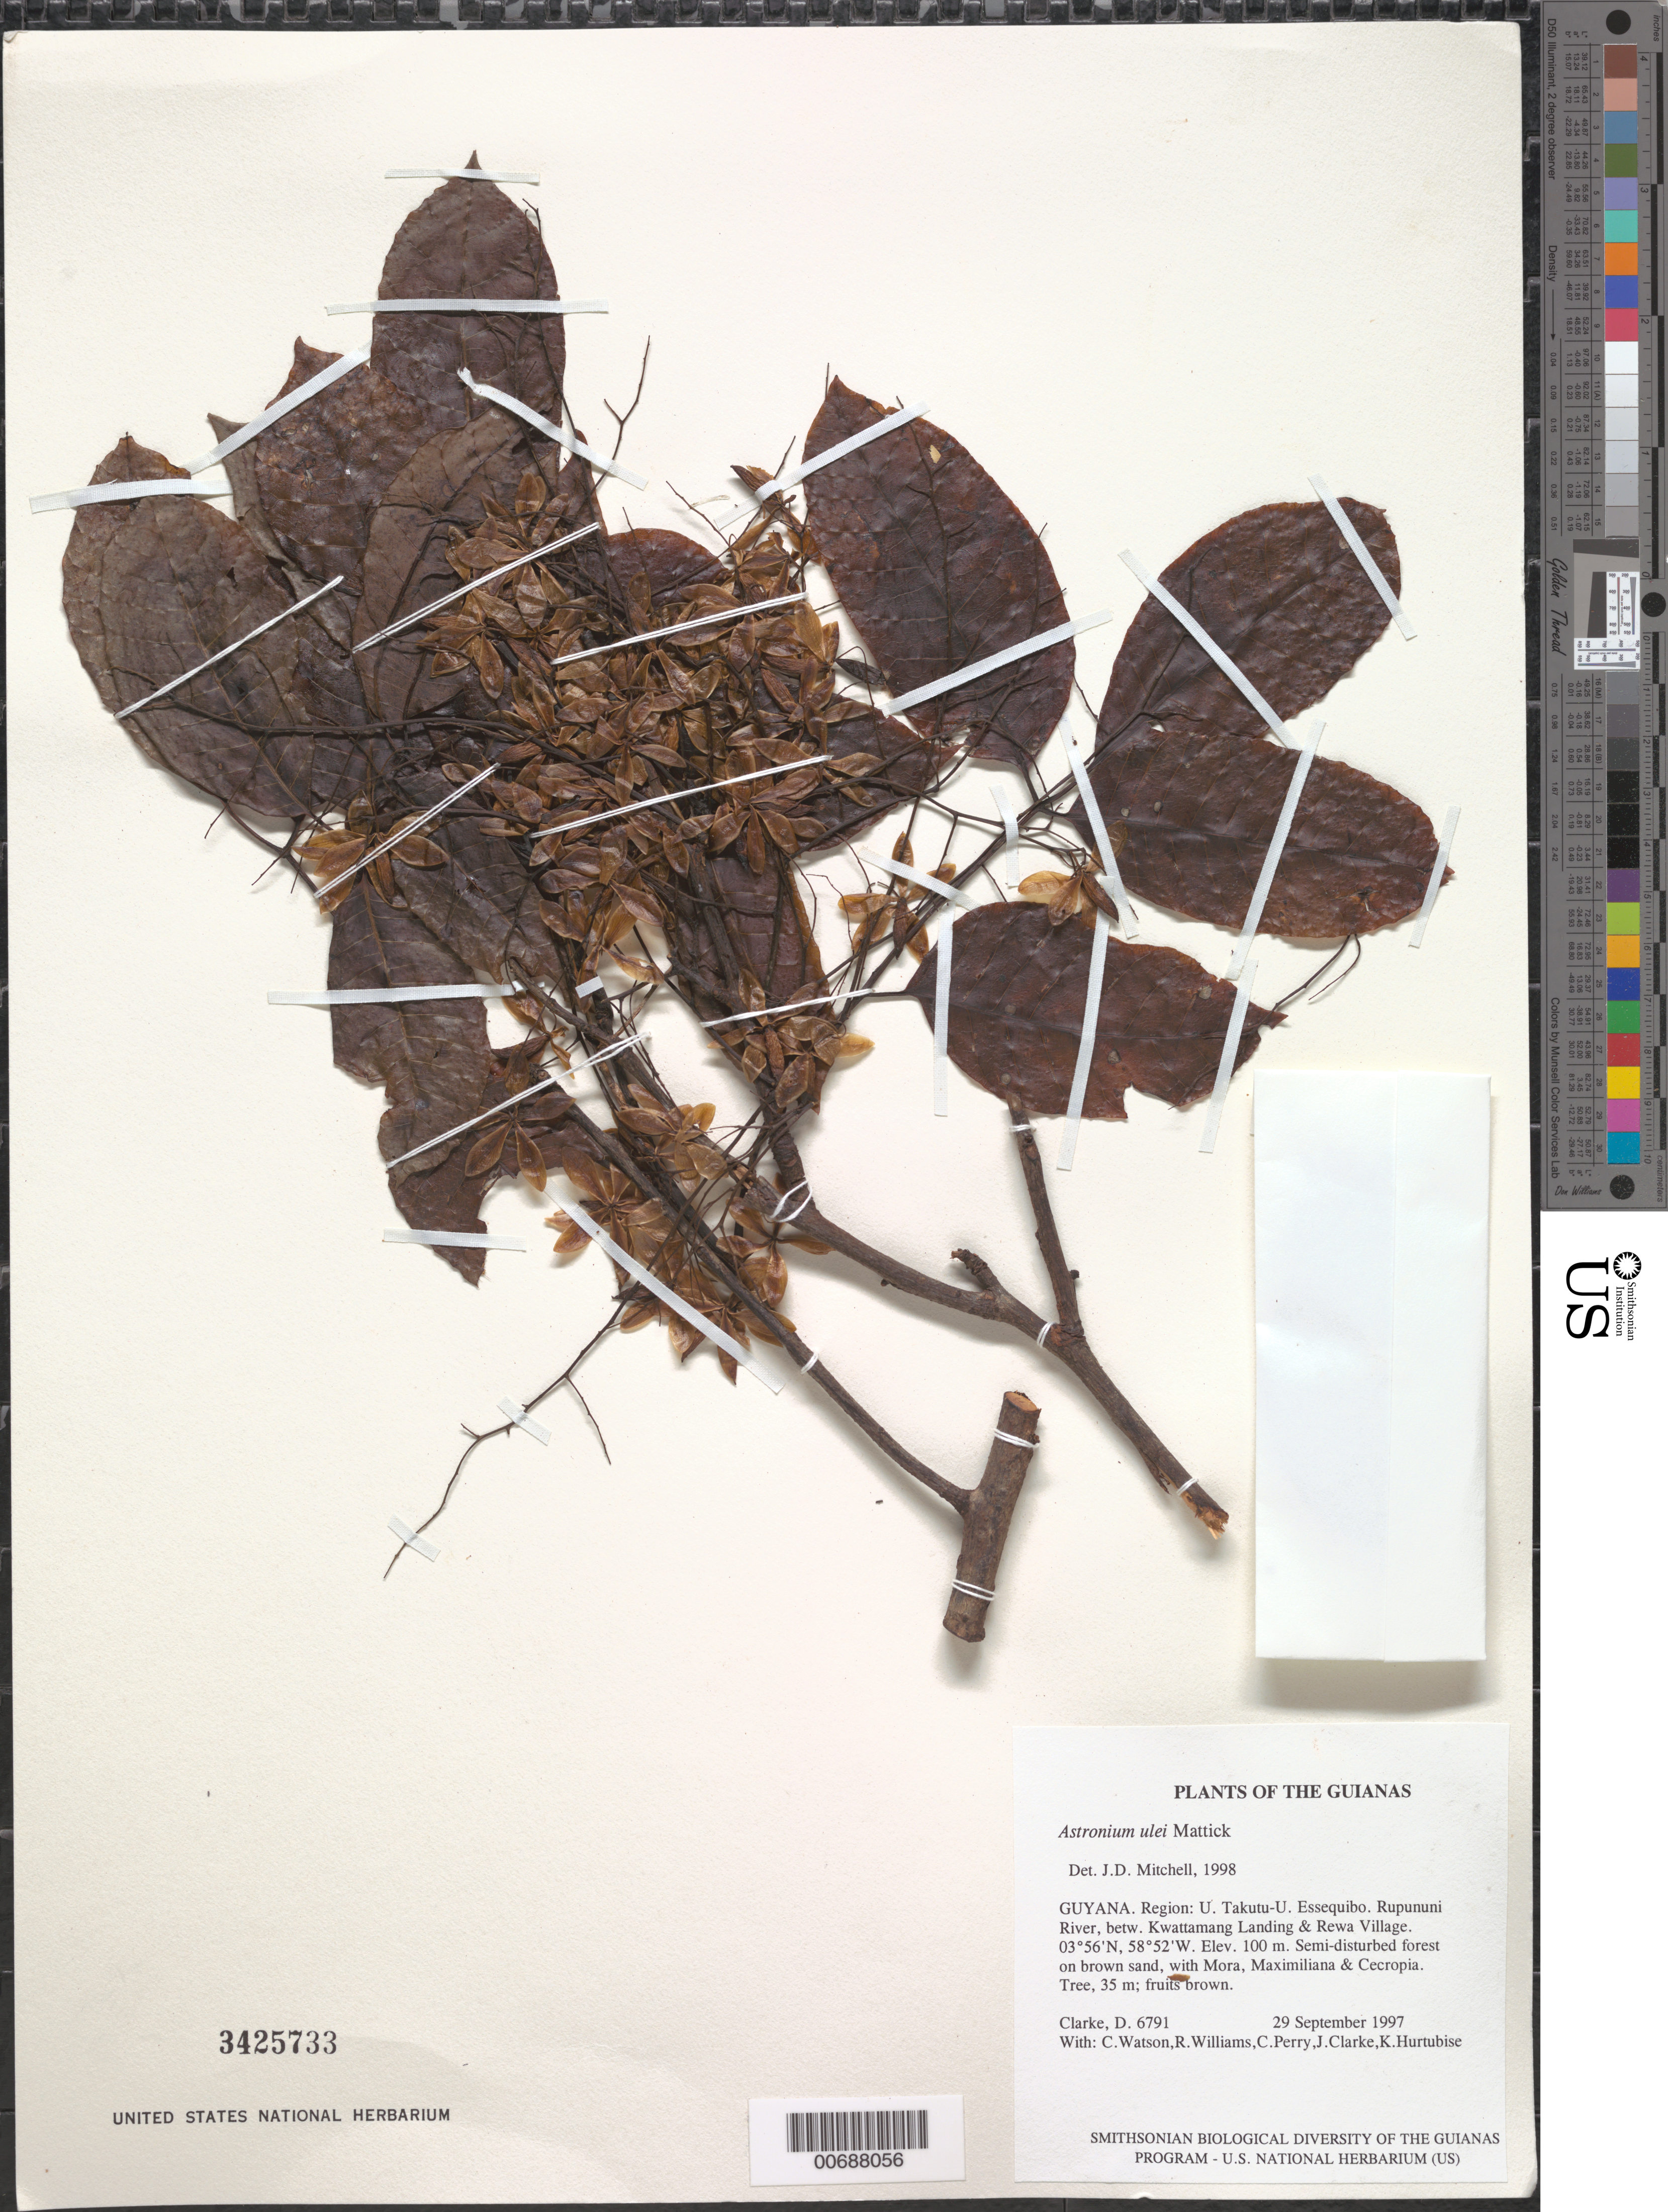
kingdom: Plantae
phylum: Tracheophyta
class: Magnoliopsida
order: Sapindales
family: Anacardiaceae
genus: Astronium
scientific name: Astronium ulei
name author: Mattick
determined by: Mitchell, John D.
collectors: H. D. Clarke, C. Watson, R. Williams, C. Perry, J. Clarke & K. Hurtubise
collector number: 6791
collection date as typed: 29 September 1997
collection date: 1997-09-29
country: Guyana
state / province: U. Takutu-U. Essequibo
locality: Rupununi River, betw. Kwattamang Landing & Rewa Village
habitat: Semi-disturbed forest on brown sand, with Mora, Maximiliana & Cecropia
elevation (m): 100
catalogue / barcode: US 3425733